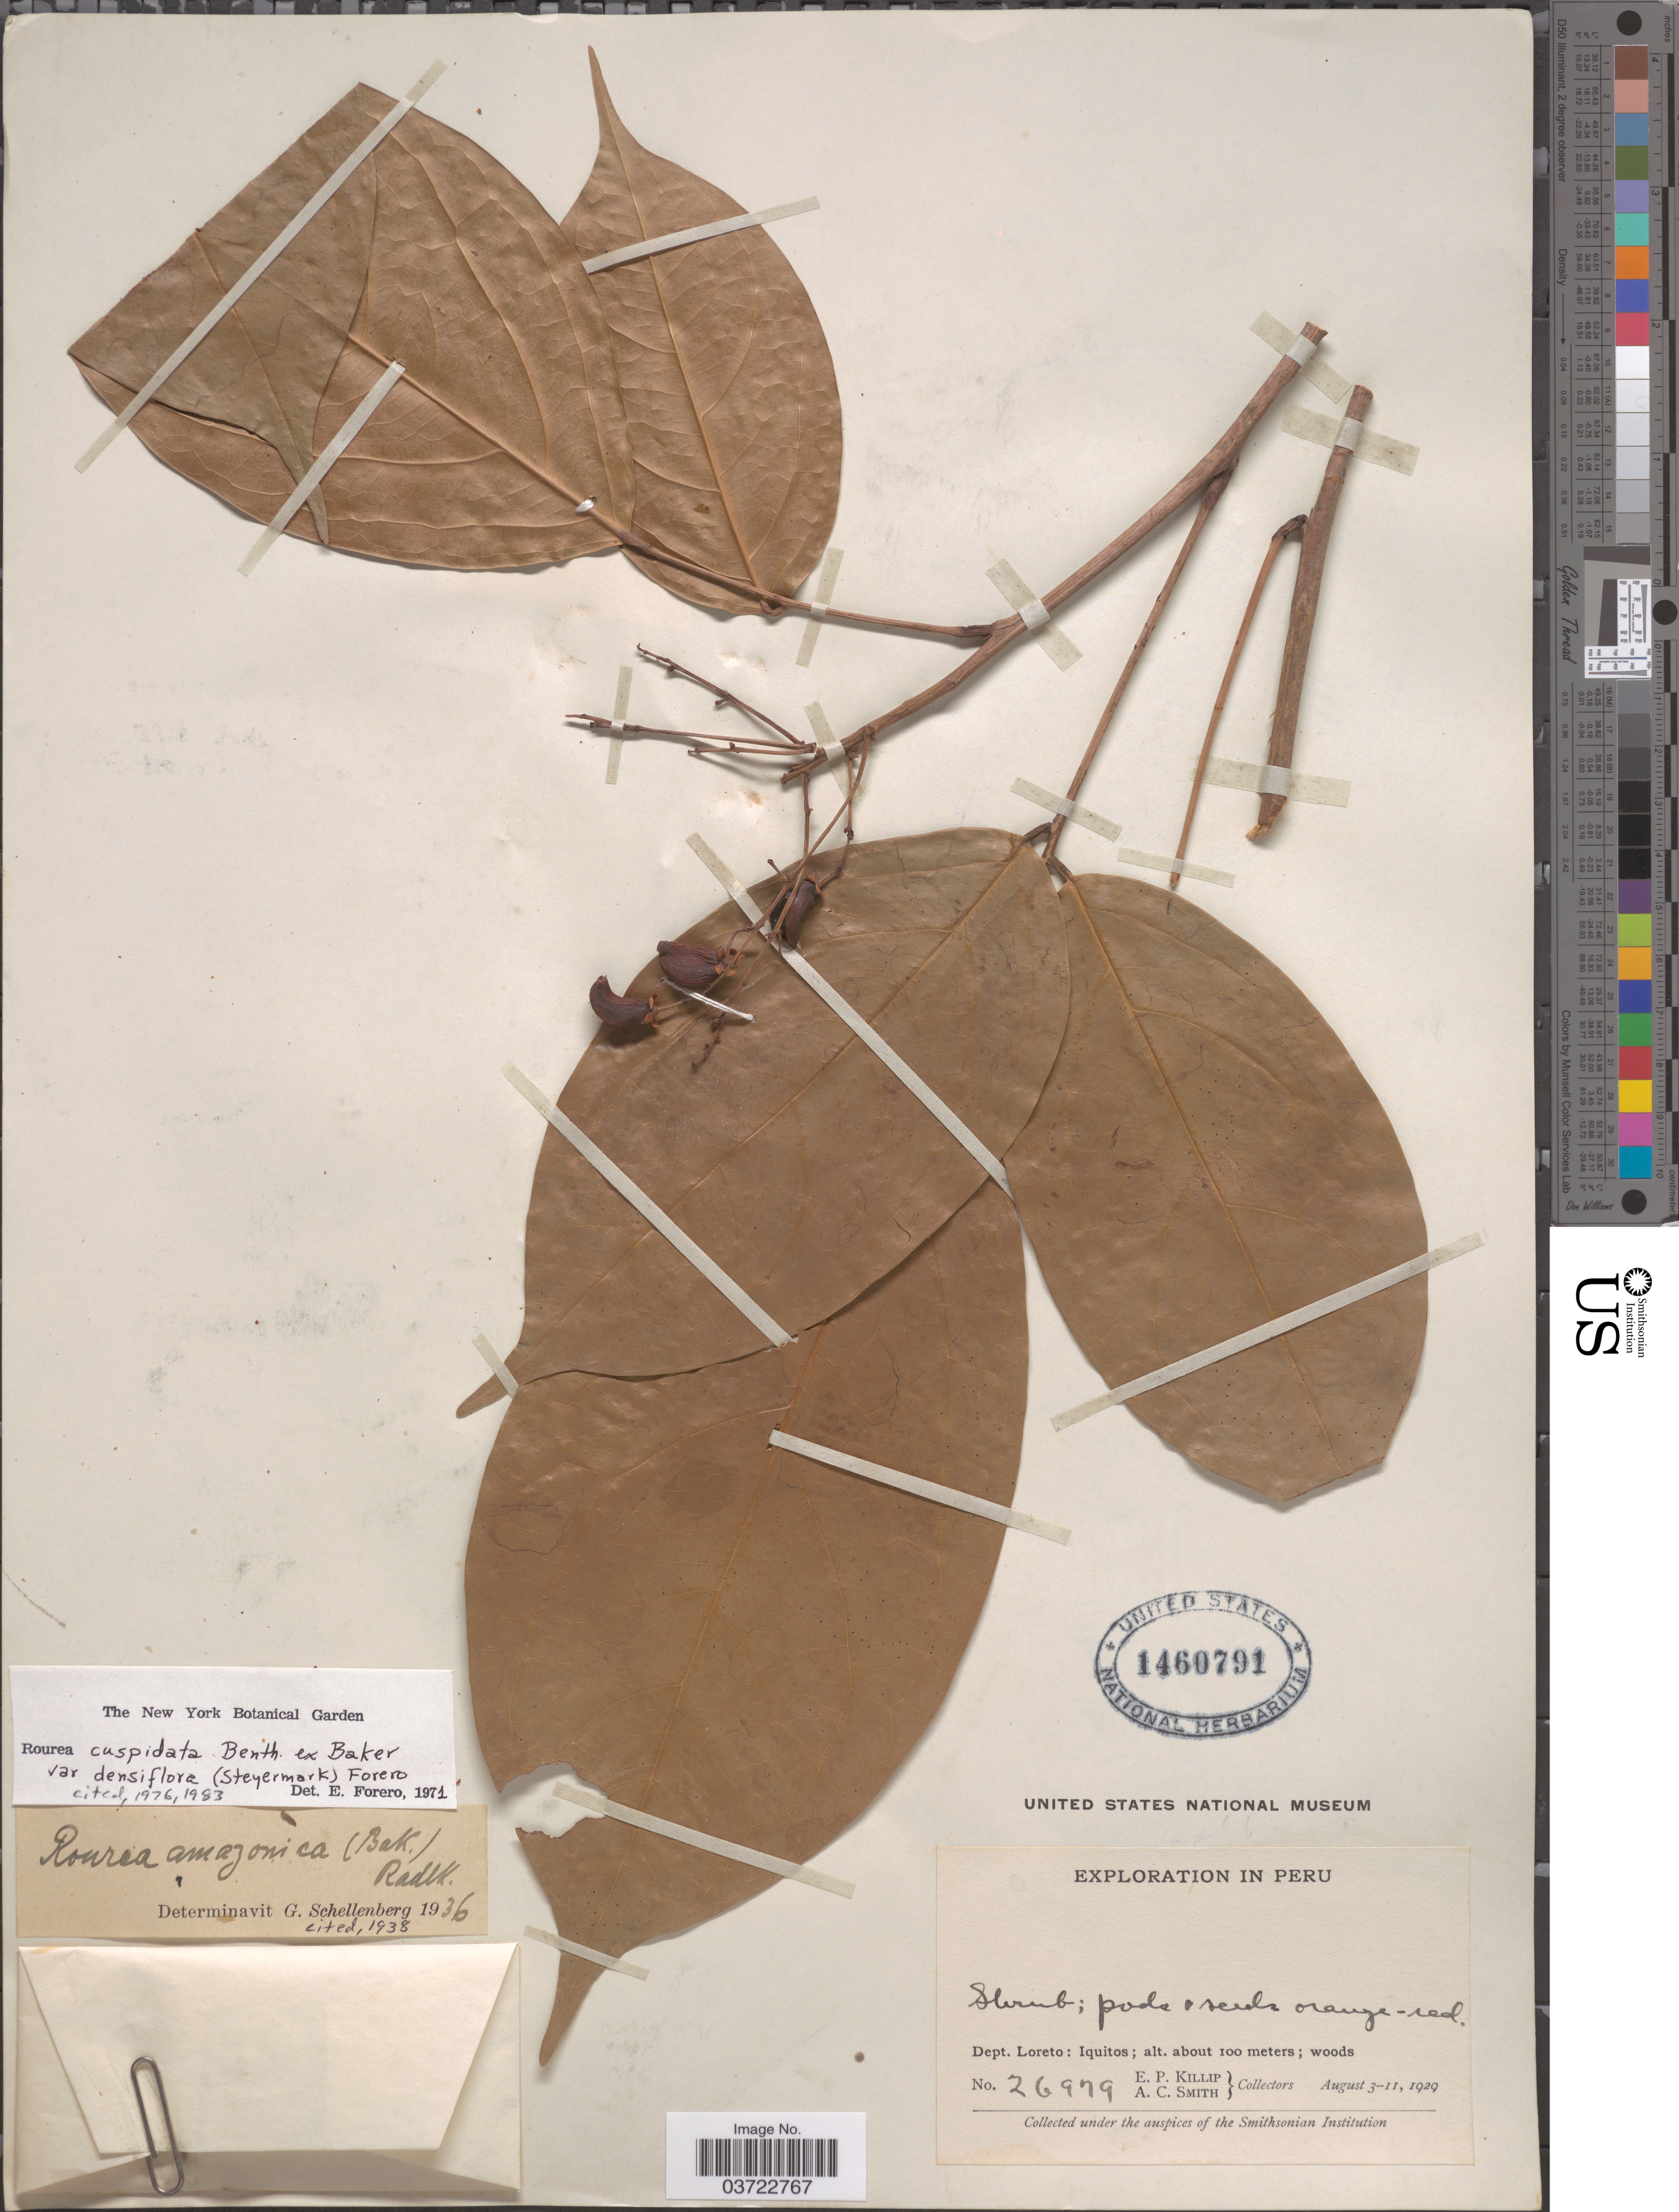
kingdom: Plantae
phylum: Tracheophyta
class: Magnoliopsida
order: Oxalidales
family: Connaraceae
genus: Rourea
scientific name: Rourea cuspidata var. densiflora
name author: (Steyerm.) Forero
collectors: E. P. Killip & A. C. Smith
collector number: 26979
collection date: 1929-08-03/1929-08-11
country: Peru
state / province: Loreto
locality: Dept. Loreto: Iquitos.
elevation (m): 100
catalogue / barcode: US 1460791